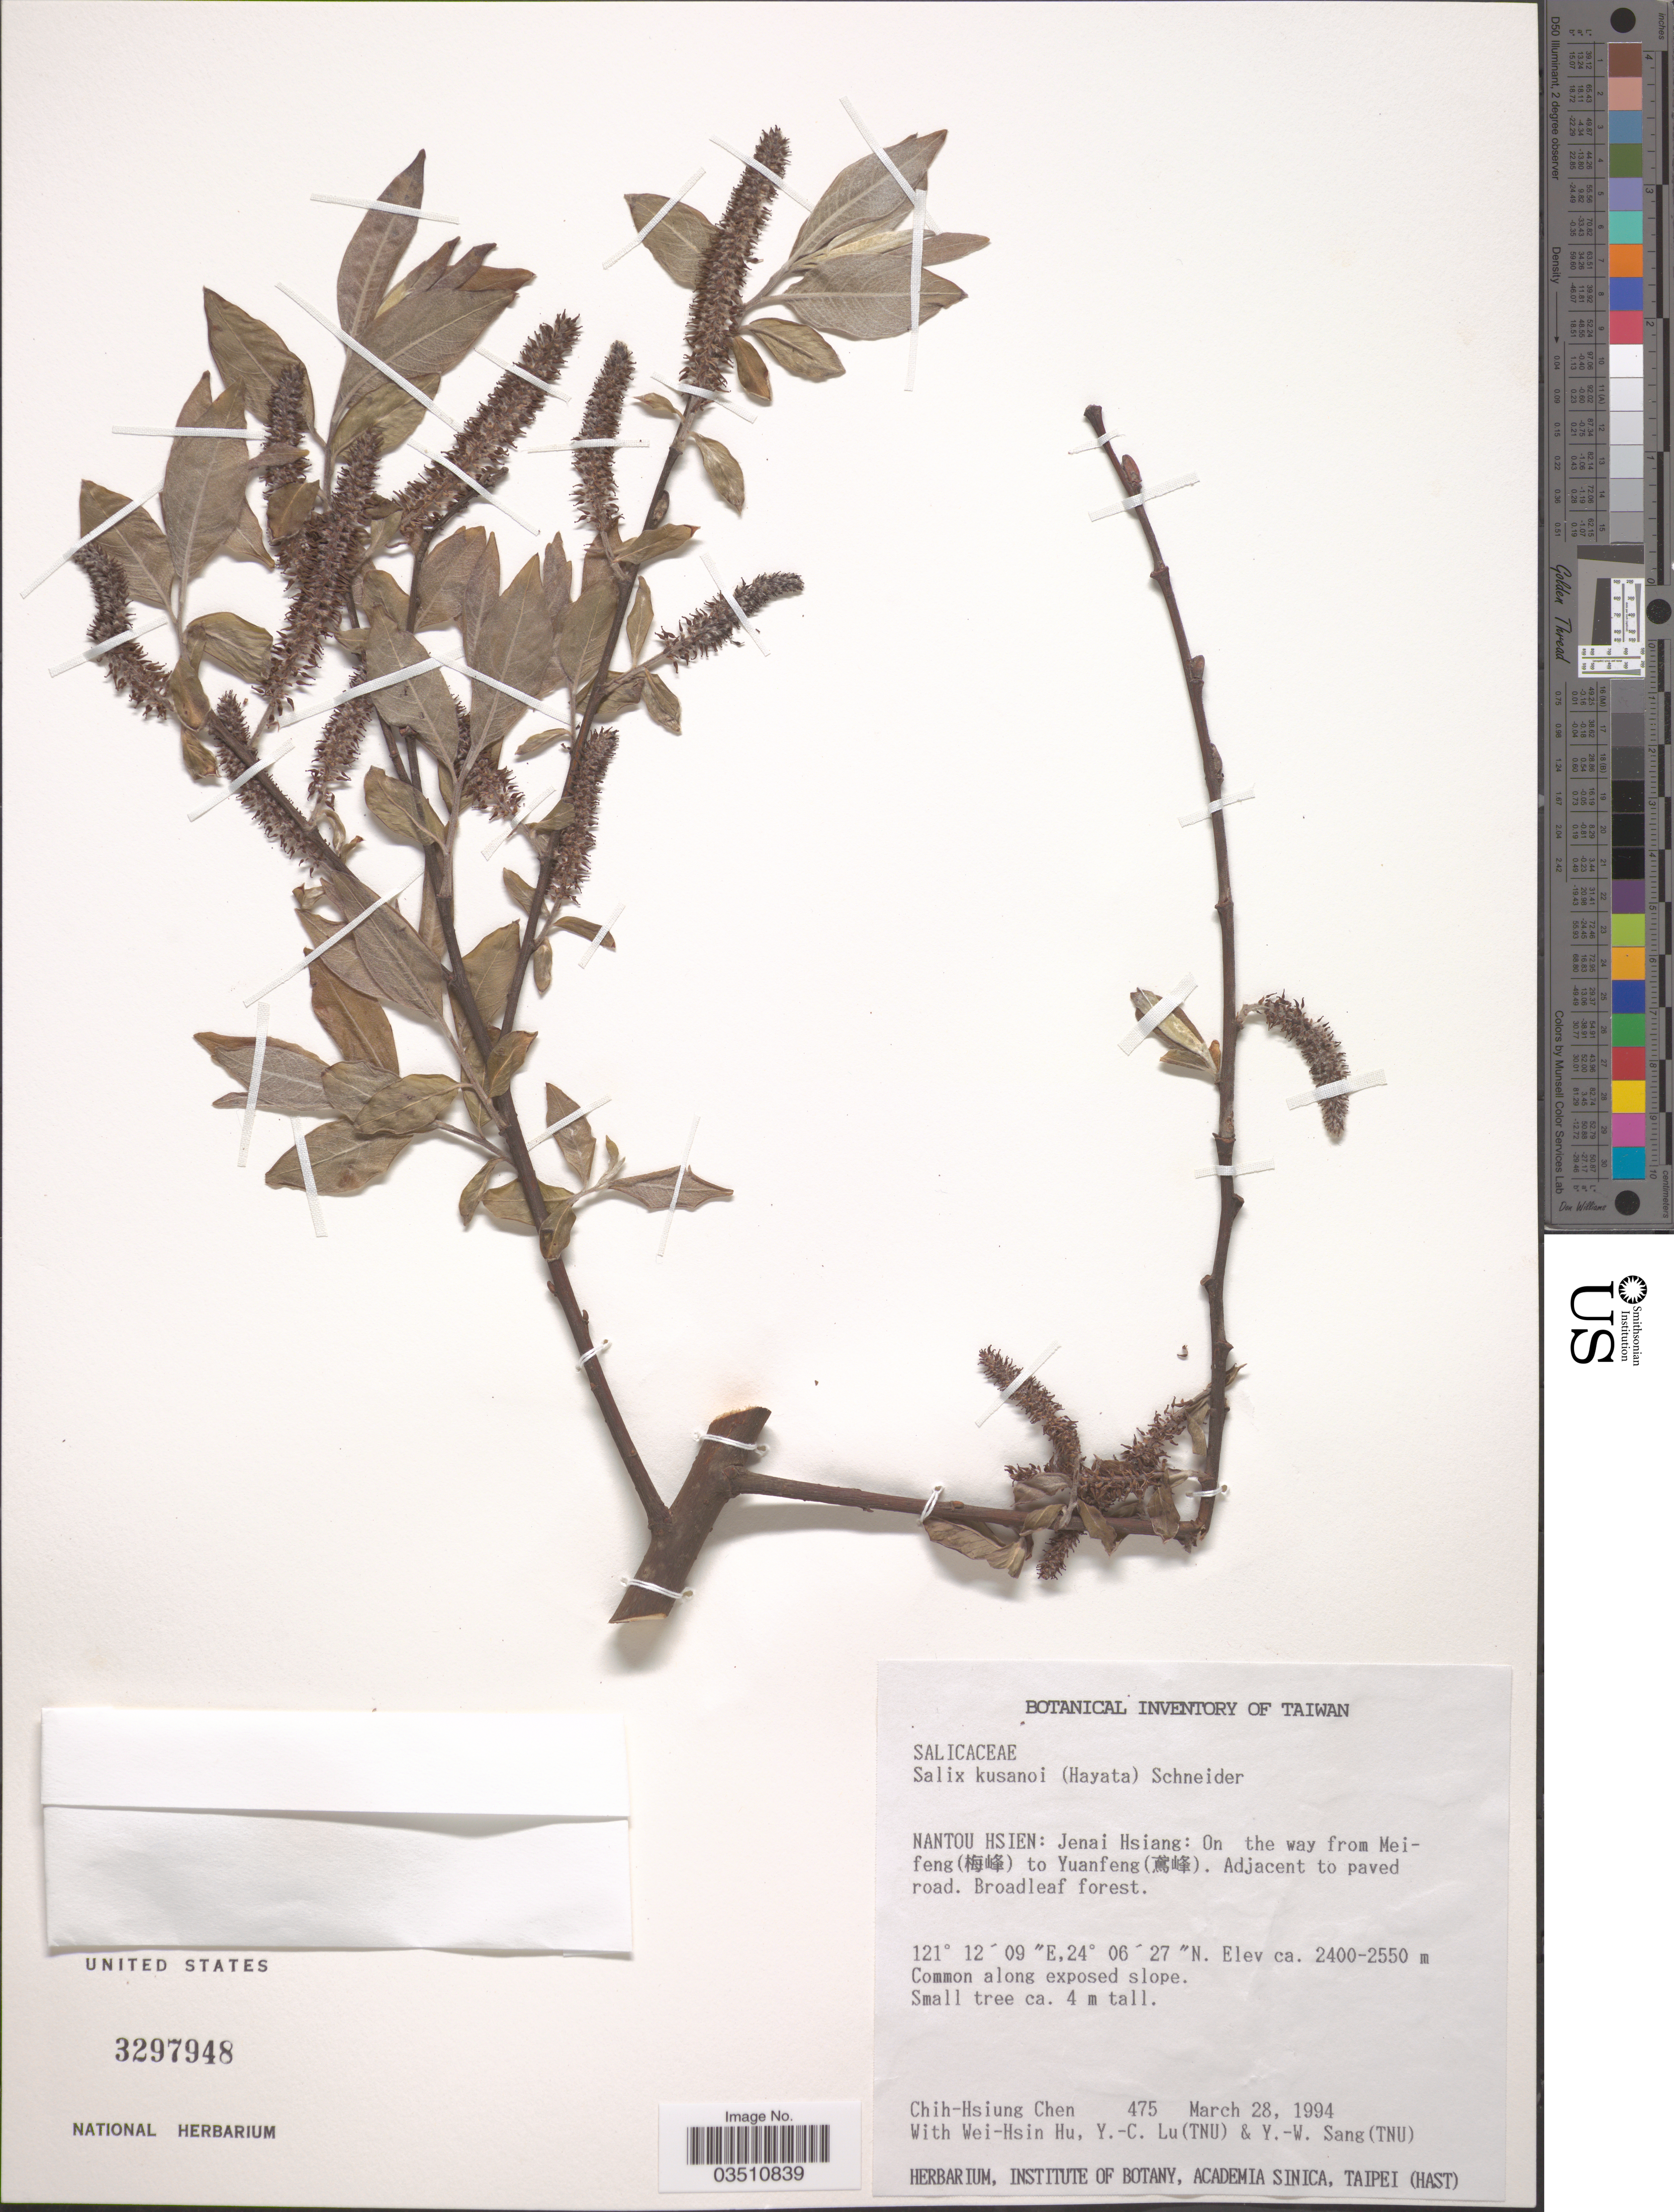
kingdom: Plantae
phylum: Tracheophyta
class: Magnoliopsida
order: Malpighiales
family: Salicaceae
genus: Salix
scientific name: Salix kusanoi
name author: (Hayata) C.K. Schneid.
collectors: C.-H. Chen, W. H. Hu, Y. C. Lu & Y. Sang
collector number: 475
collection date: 1994-03-28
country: Taiwan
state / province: Nantou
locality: Nantou Hsien: Jenai Hsiang: On the way from Meifeng (X) to Yuanfeng (X).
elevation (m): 2400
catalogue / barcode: US 3297948